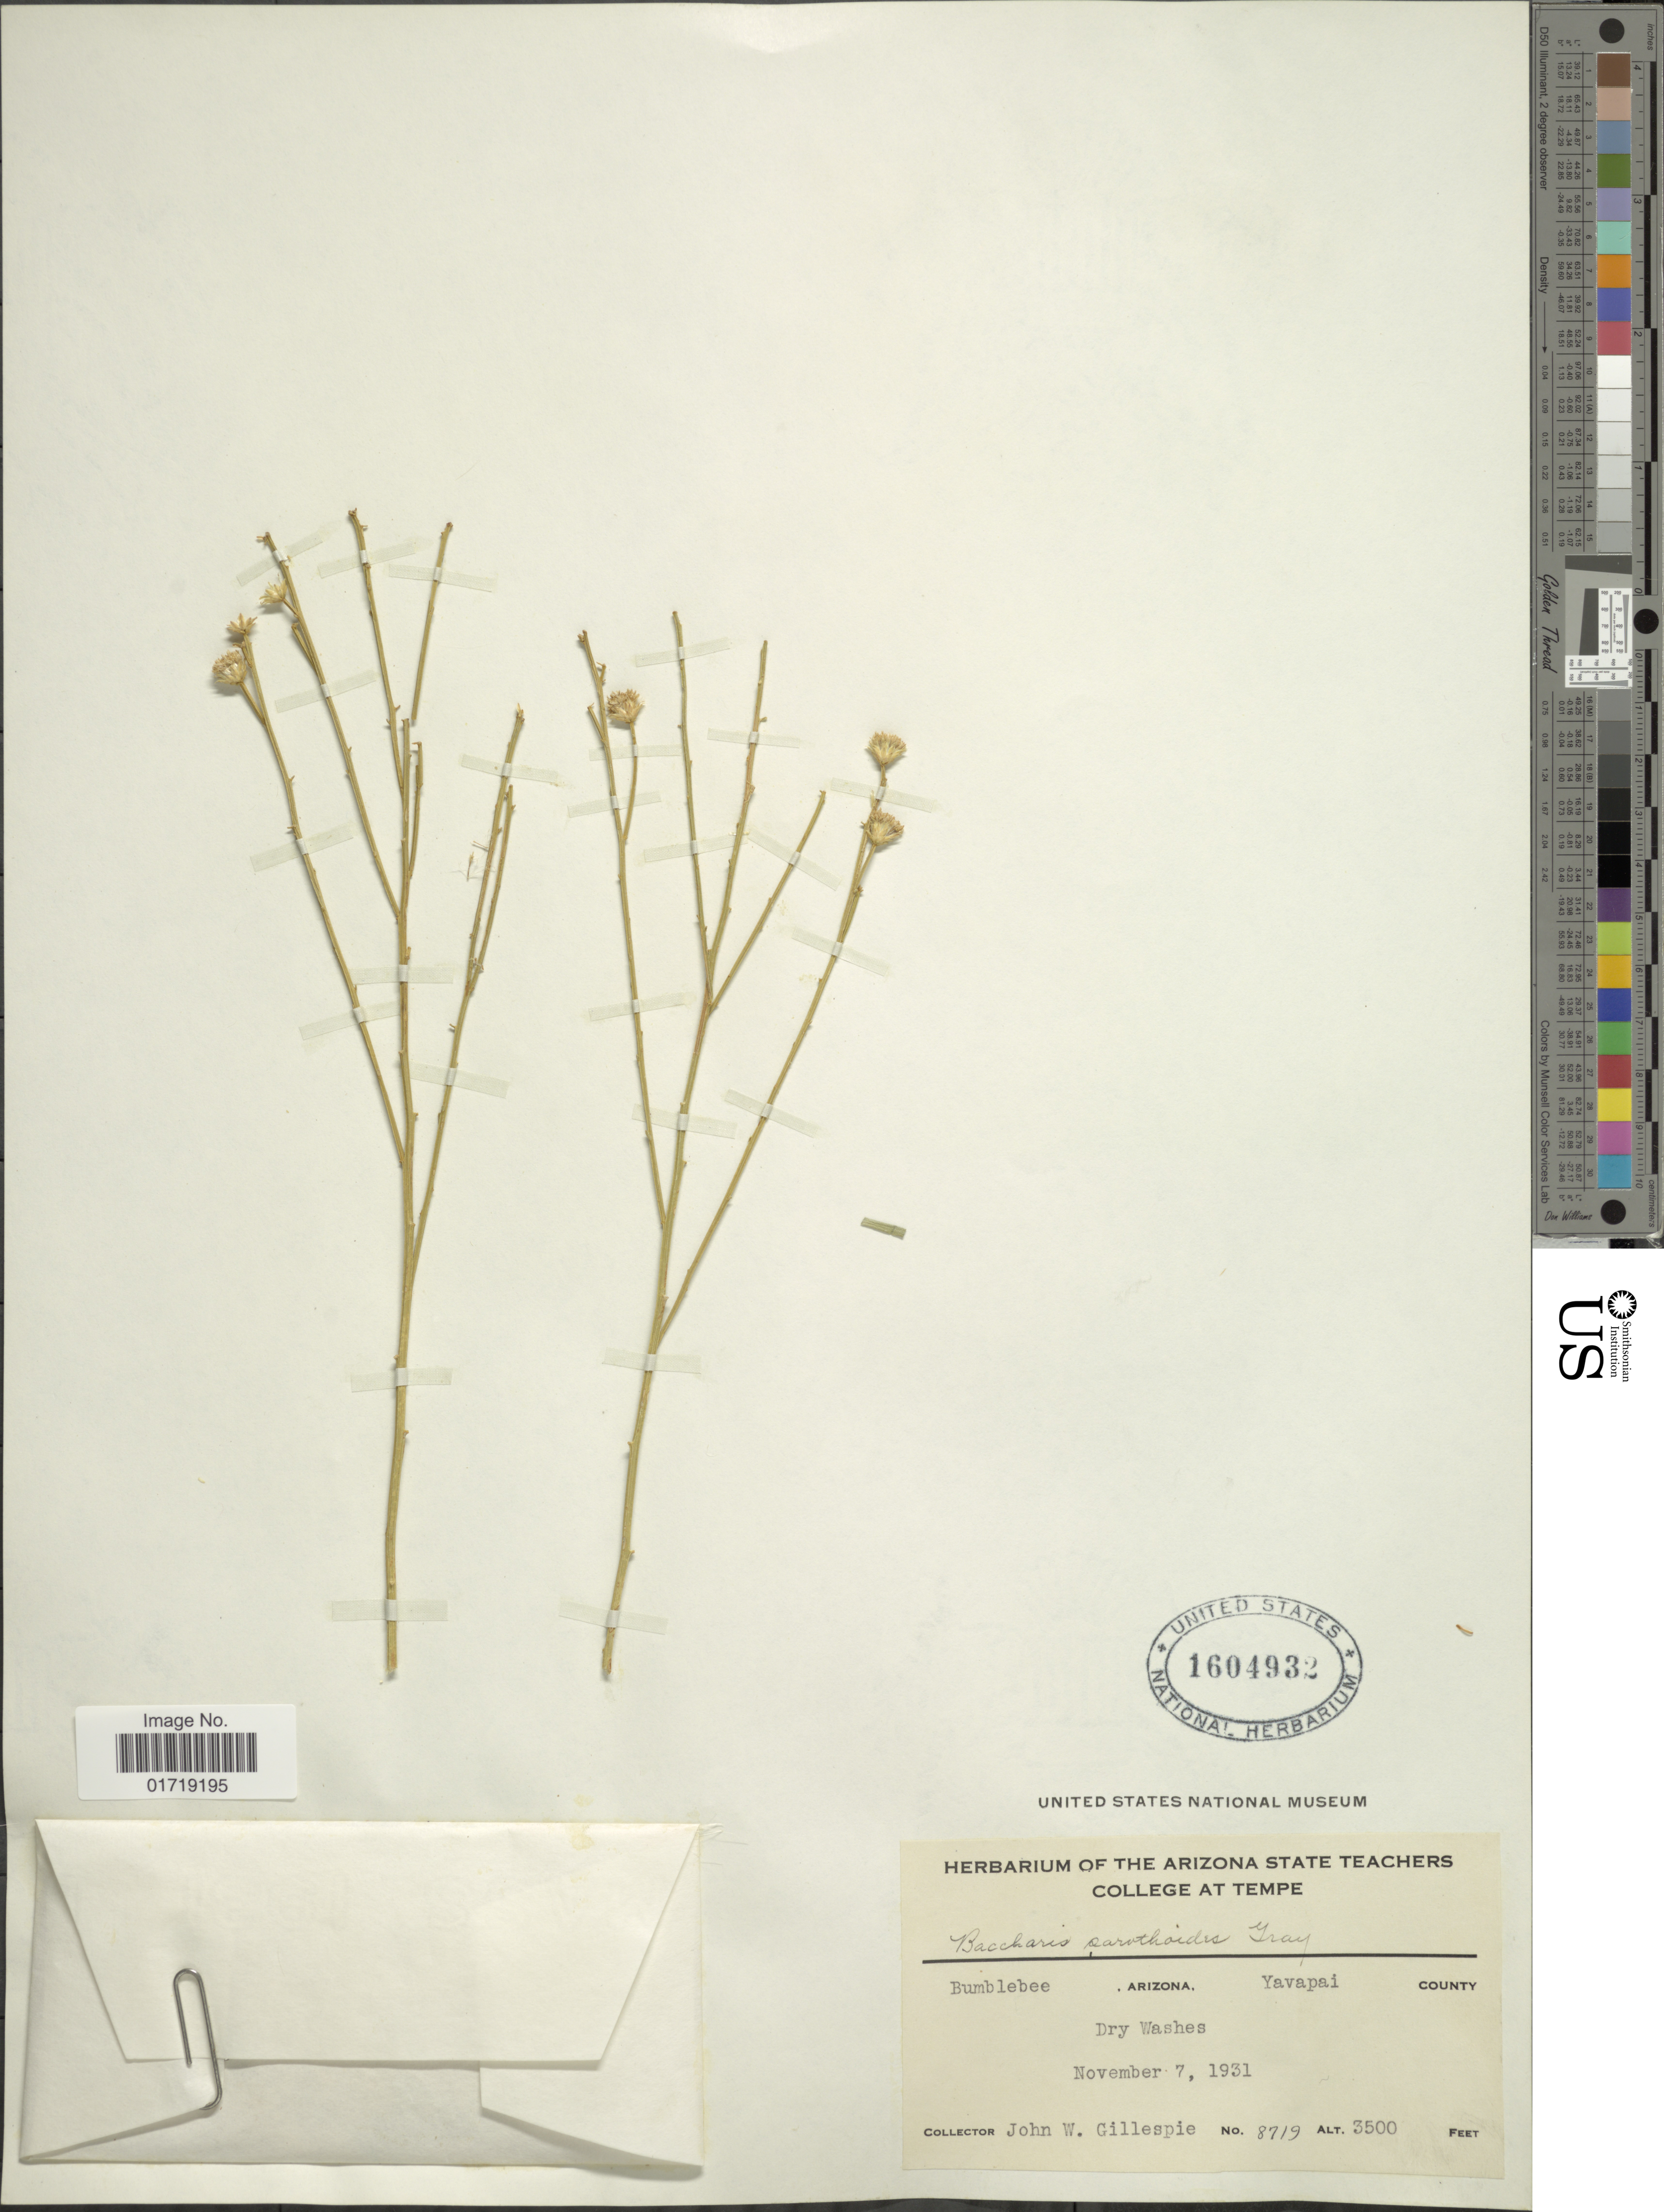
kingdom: Plantae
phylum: Tracheophyta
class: Magnoliopsida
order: Asterales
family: Asteraceae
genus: Baccharis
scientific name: Baccharis sarothroides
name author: A. Gray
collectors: J. W. Gillespie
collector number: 8719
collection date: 1931-11-07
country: United States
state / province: Arizona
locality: Bumlebee, Arizona, Yavapai County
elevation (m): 1067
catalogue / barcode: US 1604932